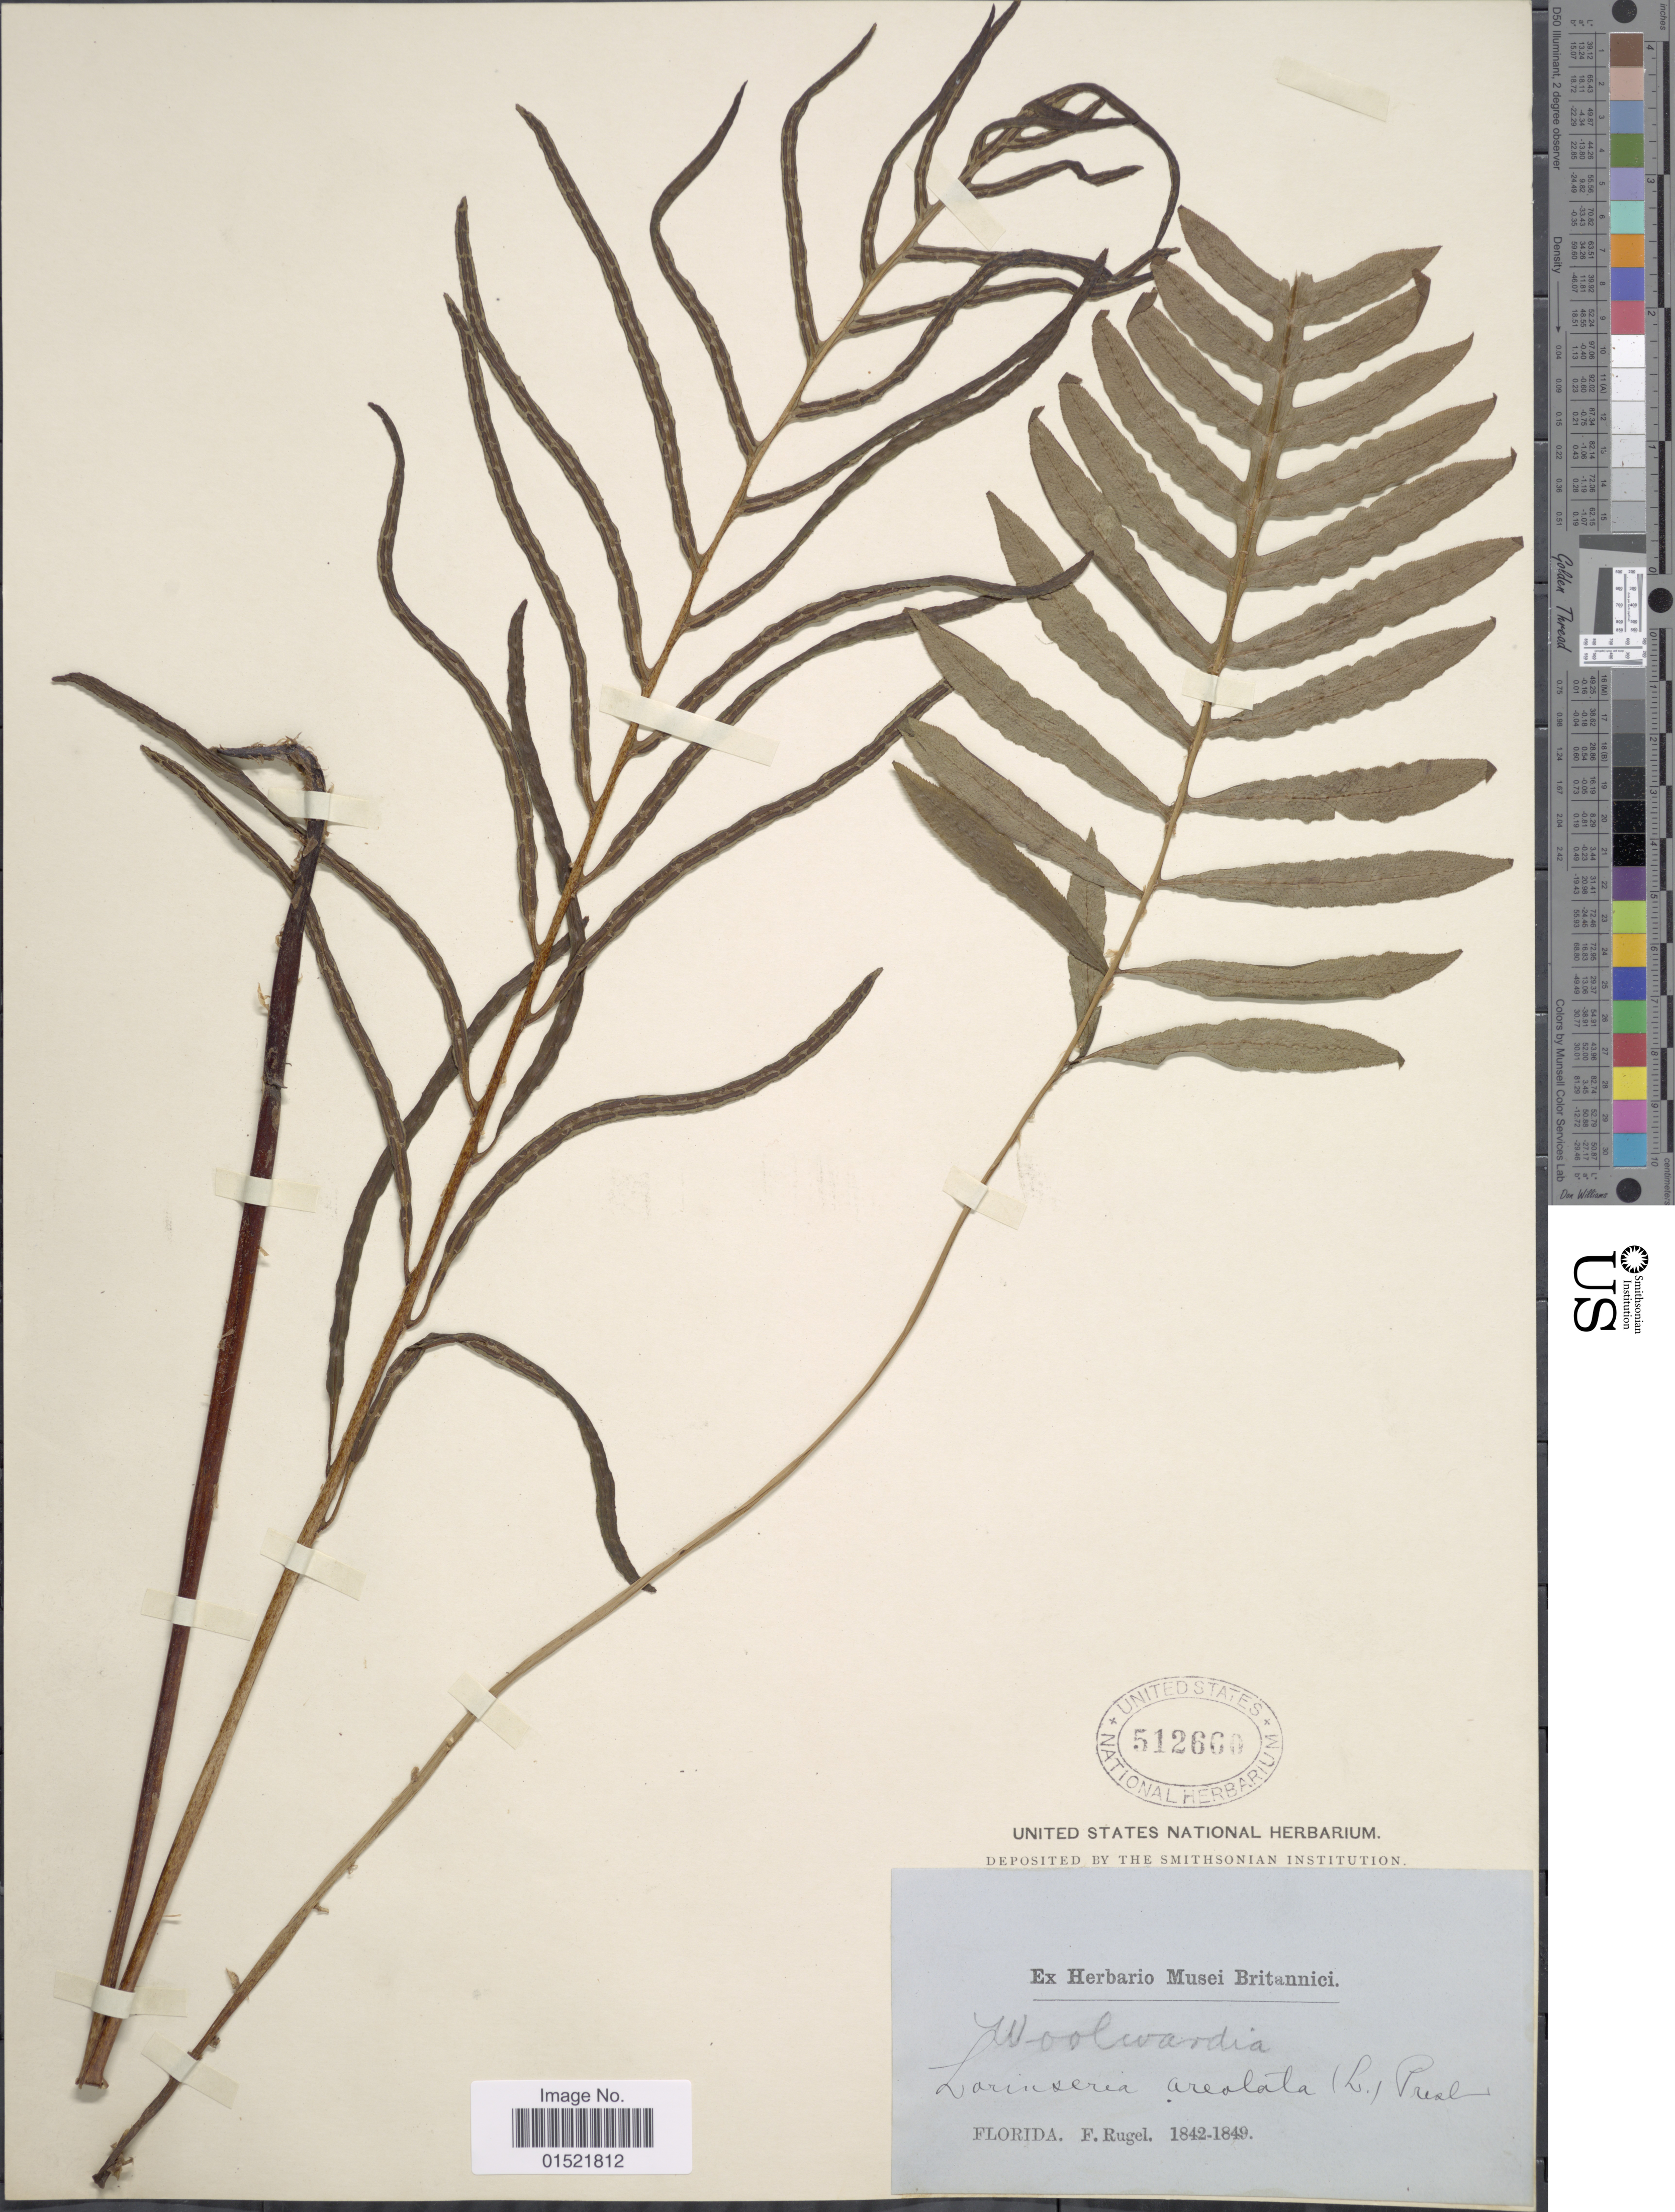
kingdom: Plantae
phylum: Tracheophyta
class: Polypodiopsida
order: Polypodiales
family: Blechnaceae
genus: Woodwardia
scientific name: Woodwardia areolata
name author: (L.) T. Moore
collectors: F. Rugel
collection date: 1842/1849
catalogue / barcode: US 512660